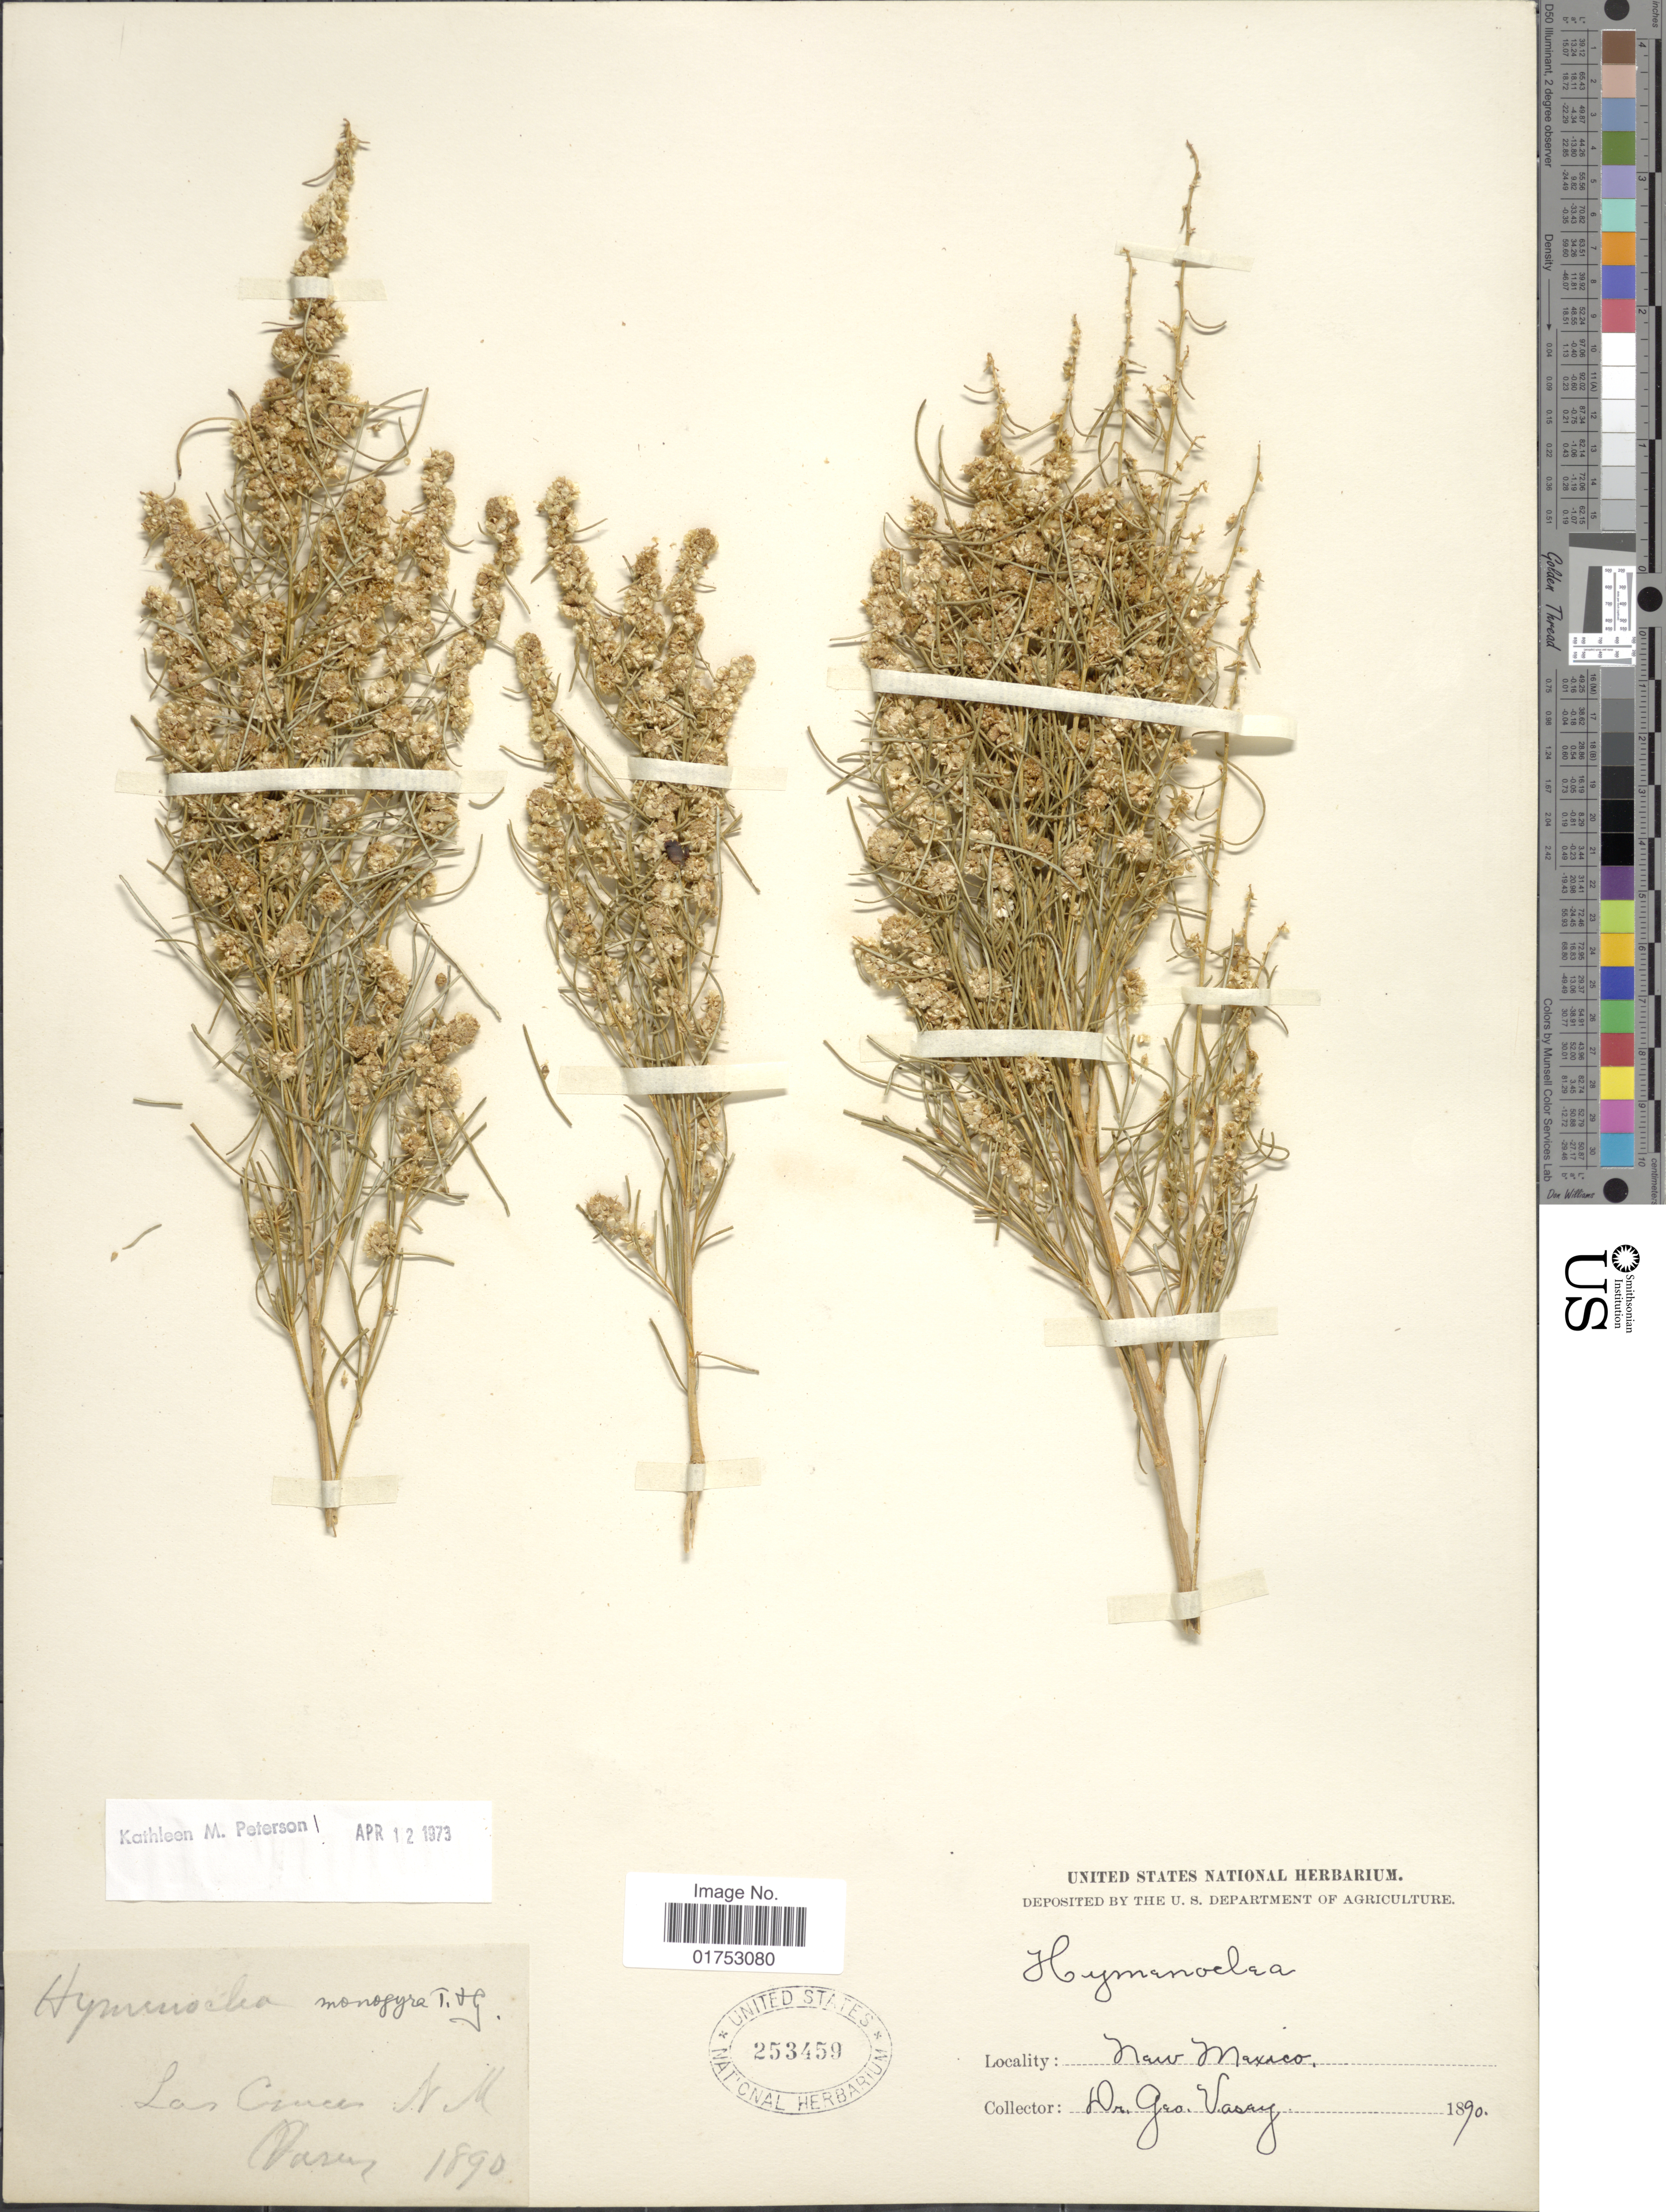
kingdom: Plantae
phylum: Tracheophyta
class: Magnoliopsida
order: Asterales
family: Asteraceae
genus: Hymenoclea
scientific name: Hymenoclea monogyra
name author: Torr. & A. Gray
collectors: G. Vasey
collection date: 1890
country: United States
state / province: New Mexico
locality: Las Cruces, N. M.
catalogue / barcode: US 253459